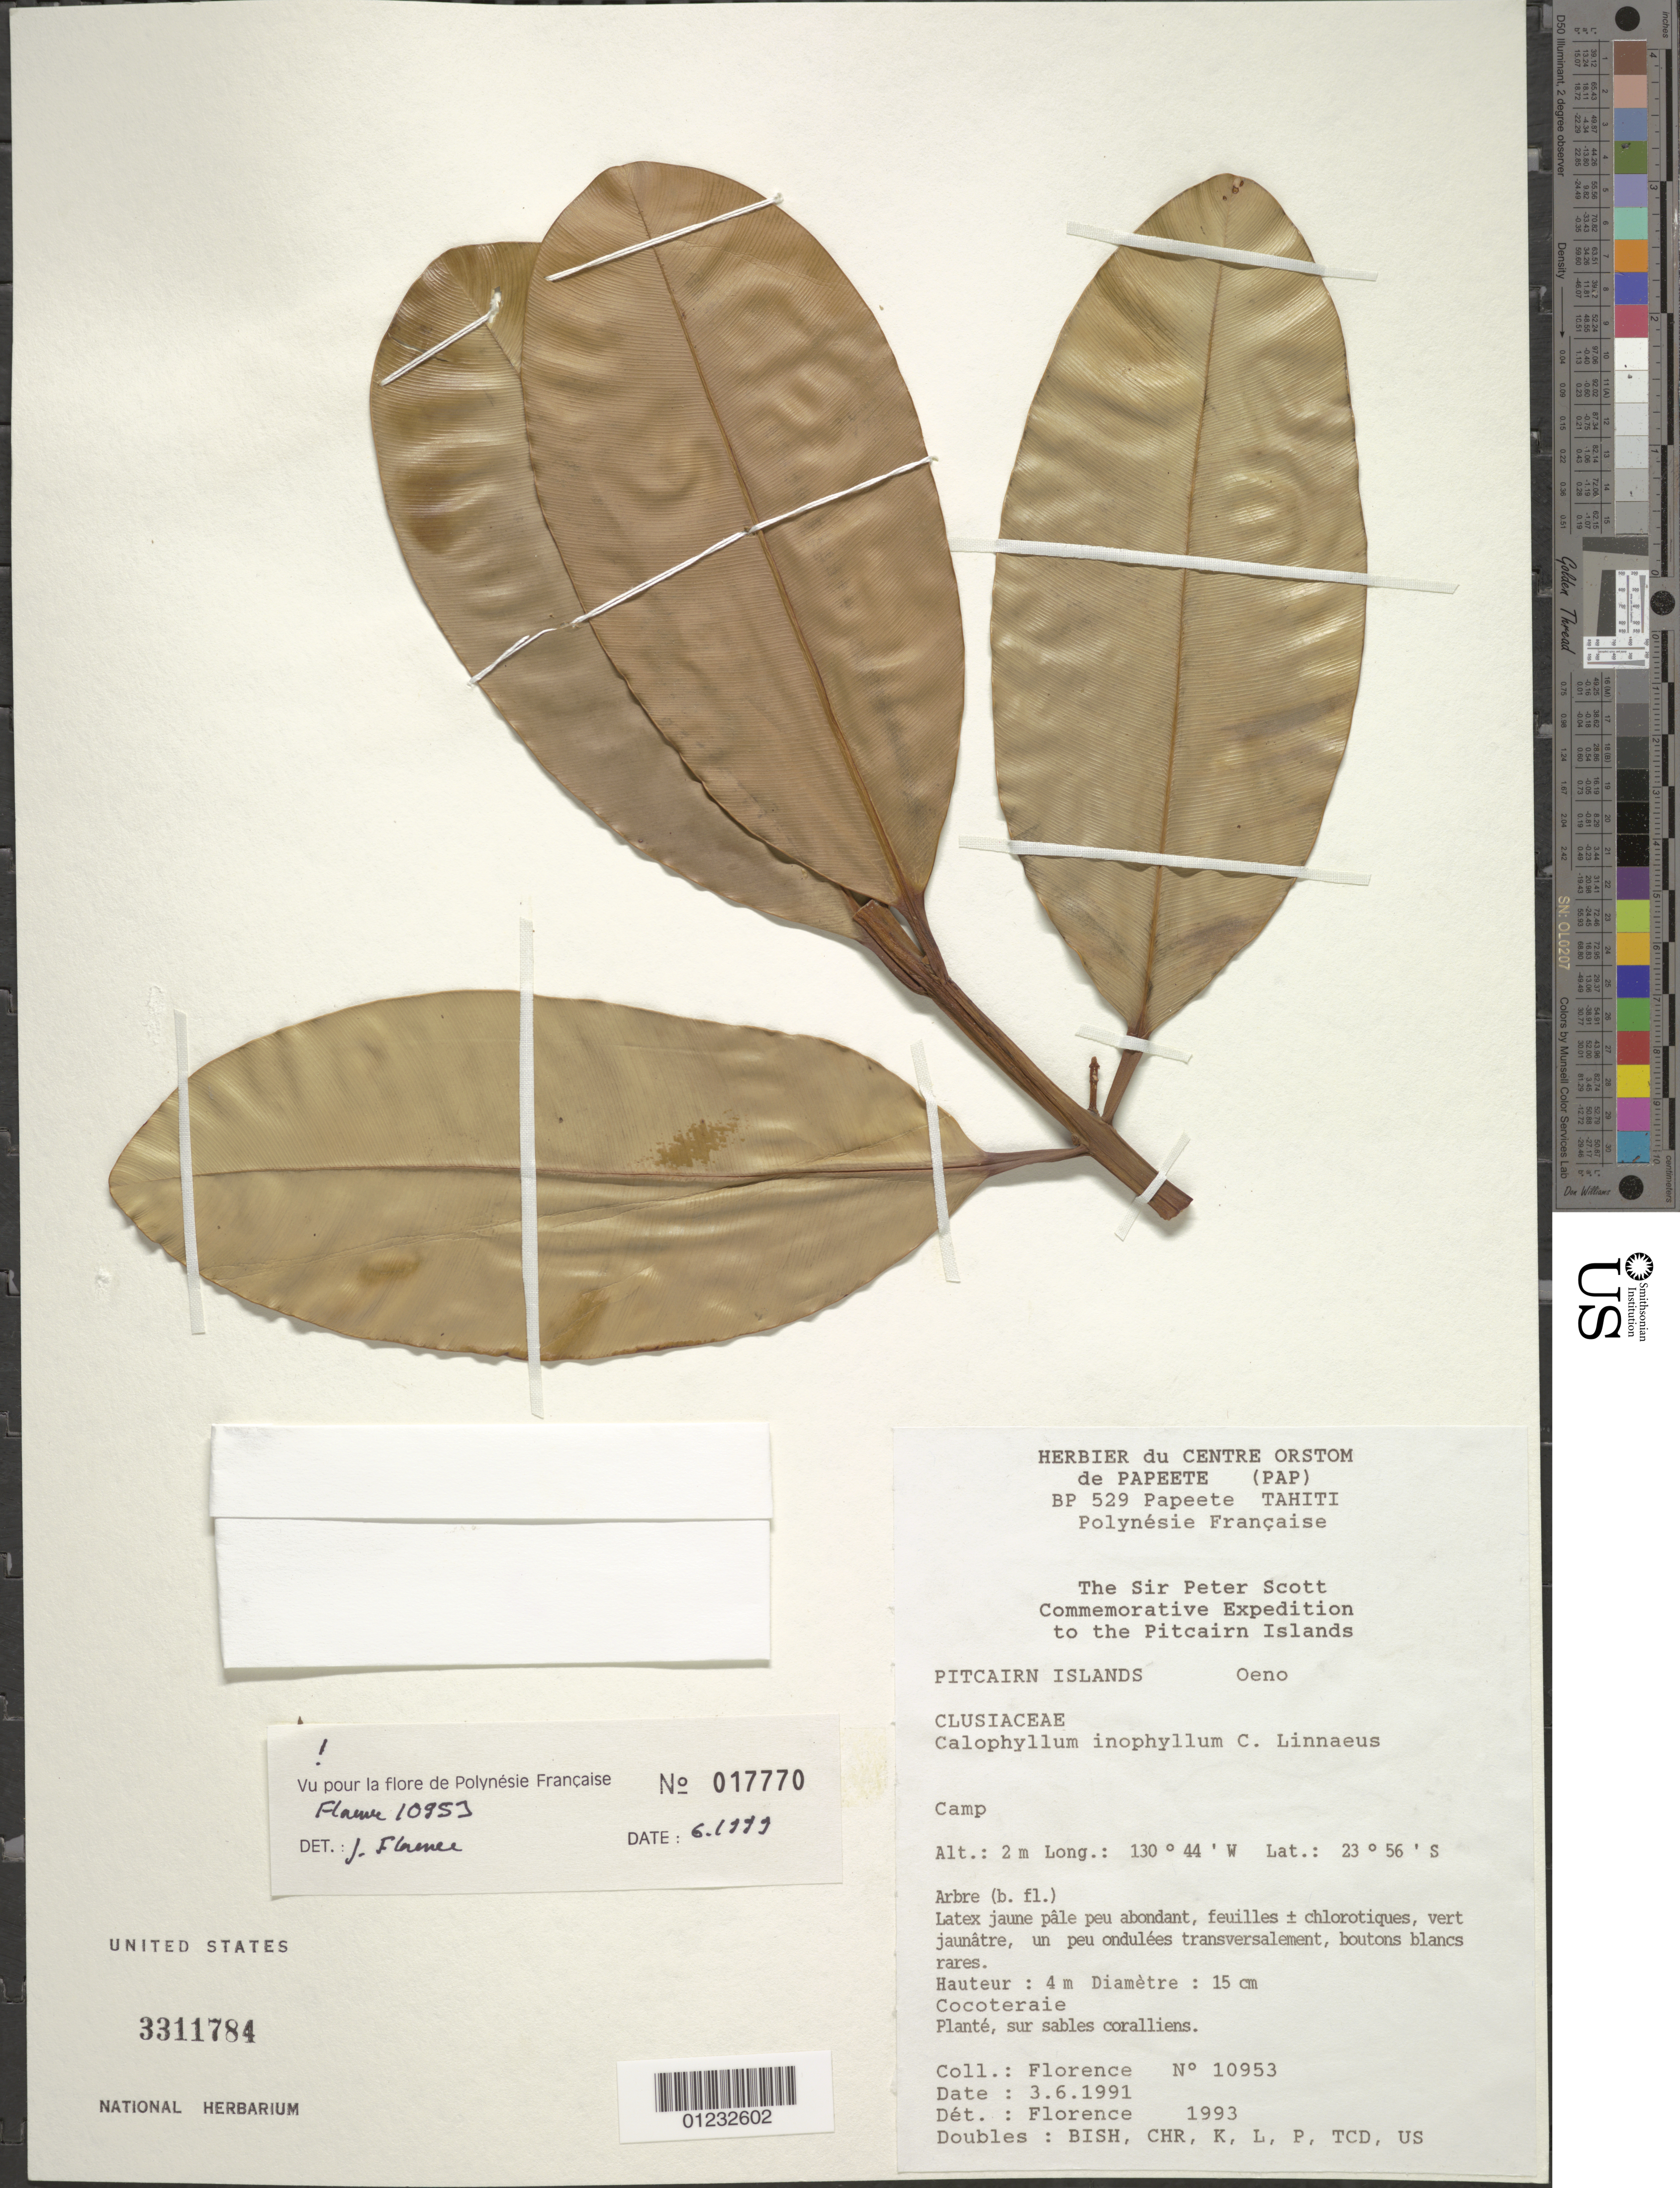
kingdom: Plantae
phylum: Tracheophyta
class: Magnoliopsida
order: Malpighiales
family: Calophyllaceae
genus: Calophyllum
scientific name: Calophyllum inophyllum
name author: L.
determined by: Florence, J.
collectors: J. Florence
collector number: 10953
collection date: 1991-06-03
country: Pitcairn Islands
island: Oeno Island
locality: Oeno: Camp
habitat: Cocoteraie.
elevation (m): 2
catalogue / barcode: US 3311784